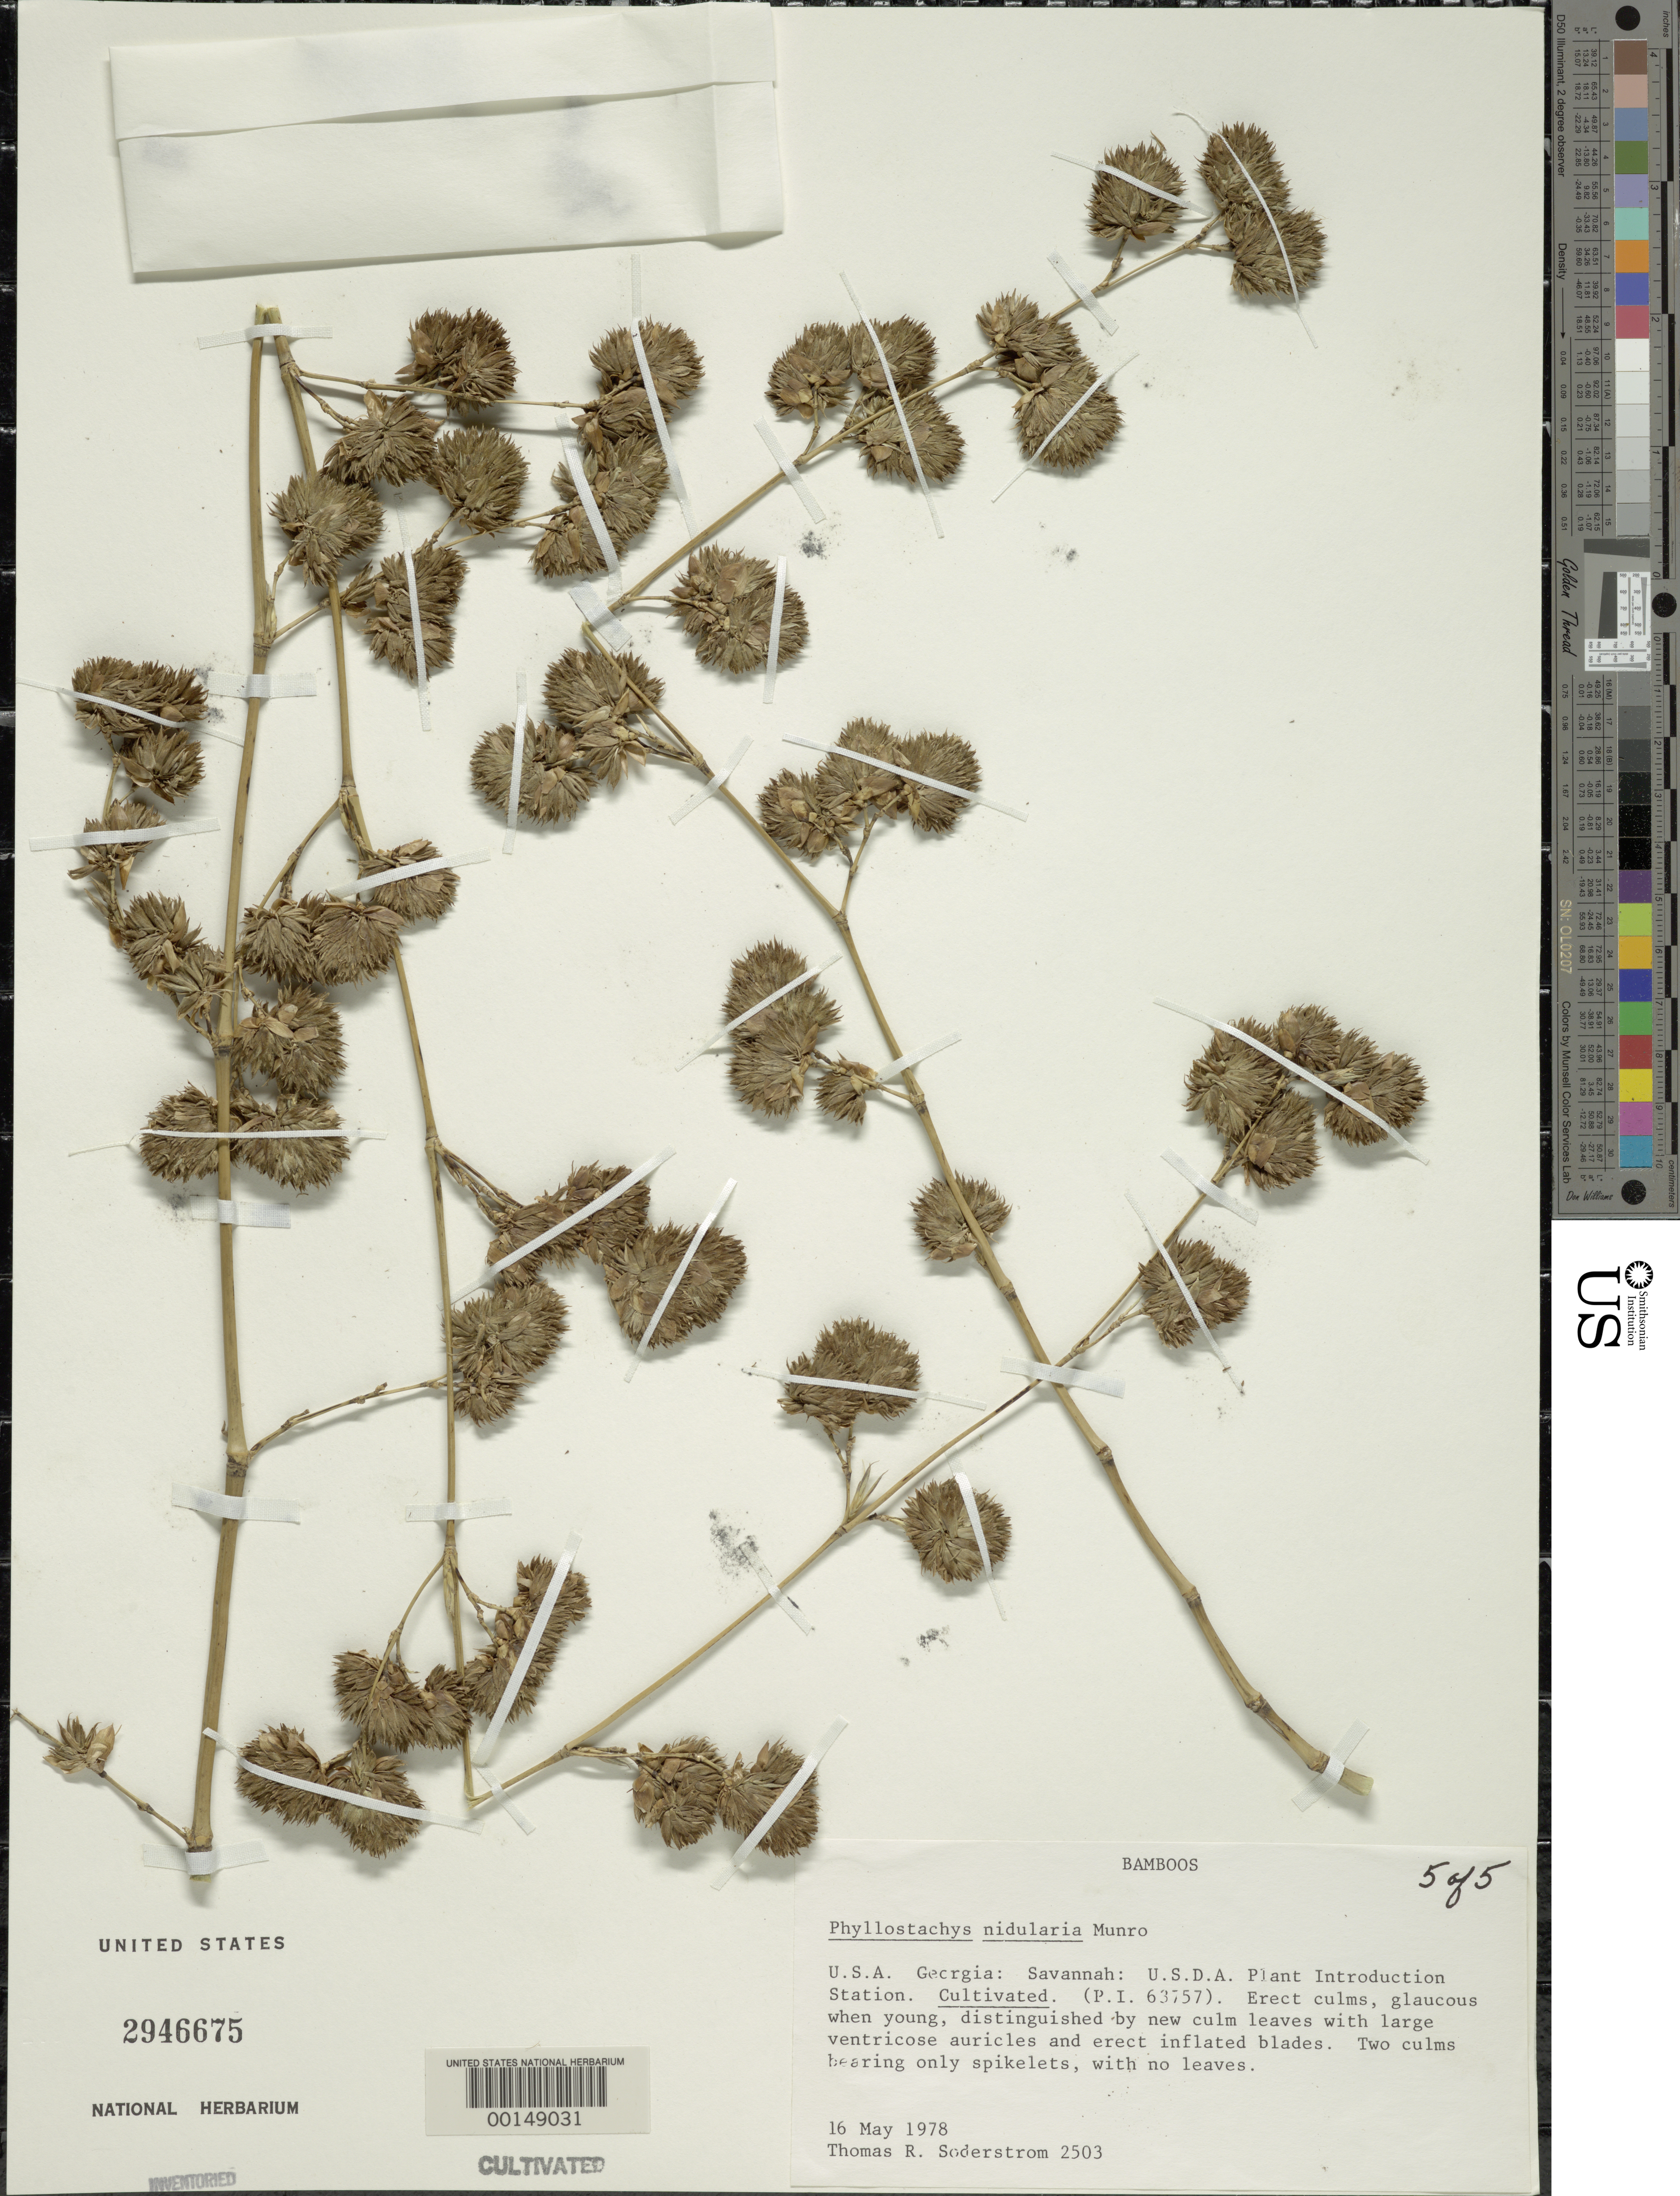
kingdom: Plantae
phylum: Tracheophyta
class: Liliopsida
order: Poales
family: Poaceae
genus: Phyllostachys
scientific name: Phyllostachys nidularia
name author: Munro ex Fenzi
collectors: T. R. Soderstrom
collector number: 2503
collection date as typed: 16 May 1978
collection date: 1978-05-16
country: United States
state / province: Georgia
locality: Savannah, Barbour Lathrop P.I. Garden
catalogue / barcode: US 2946675